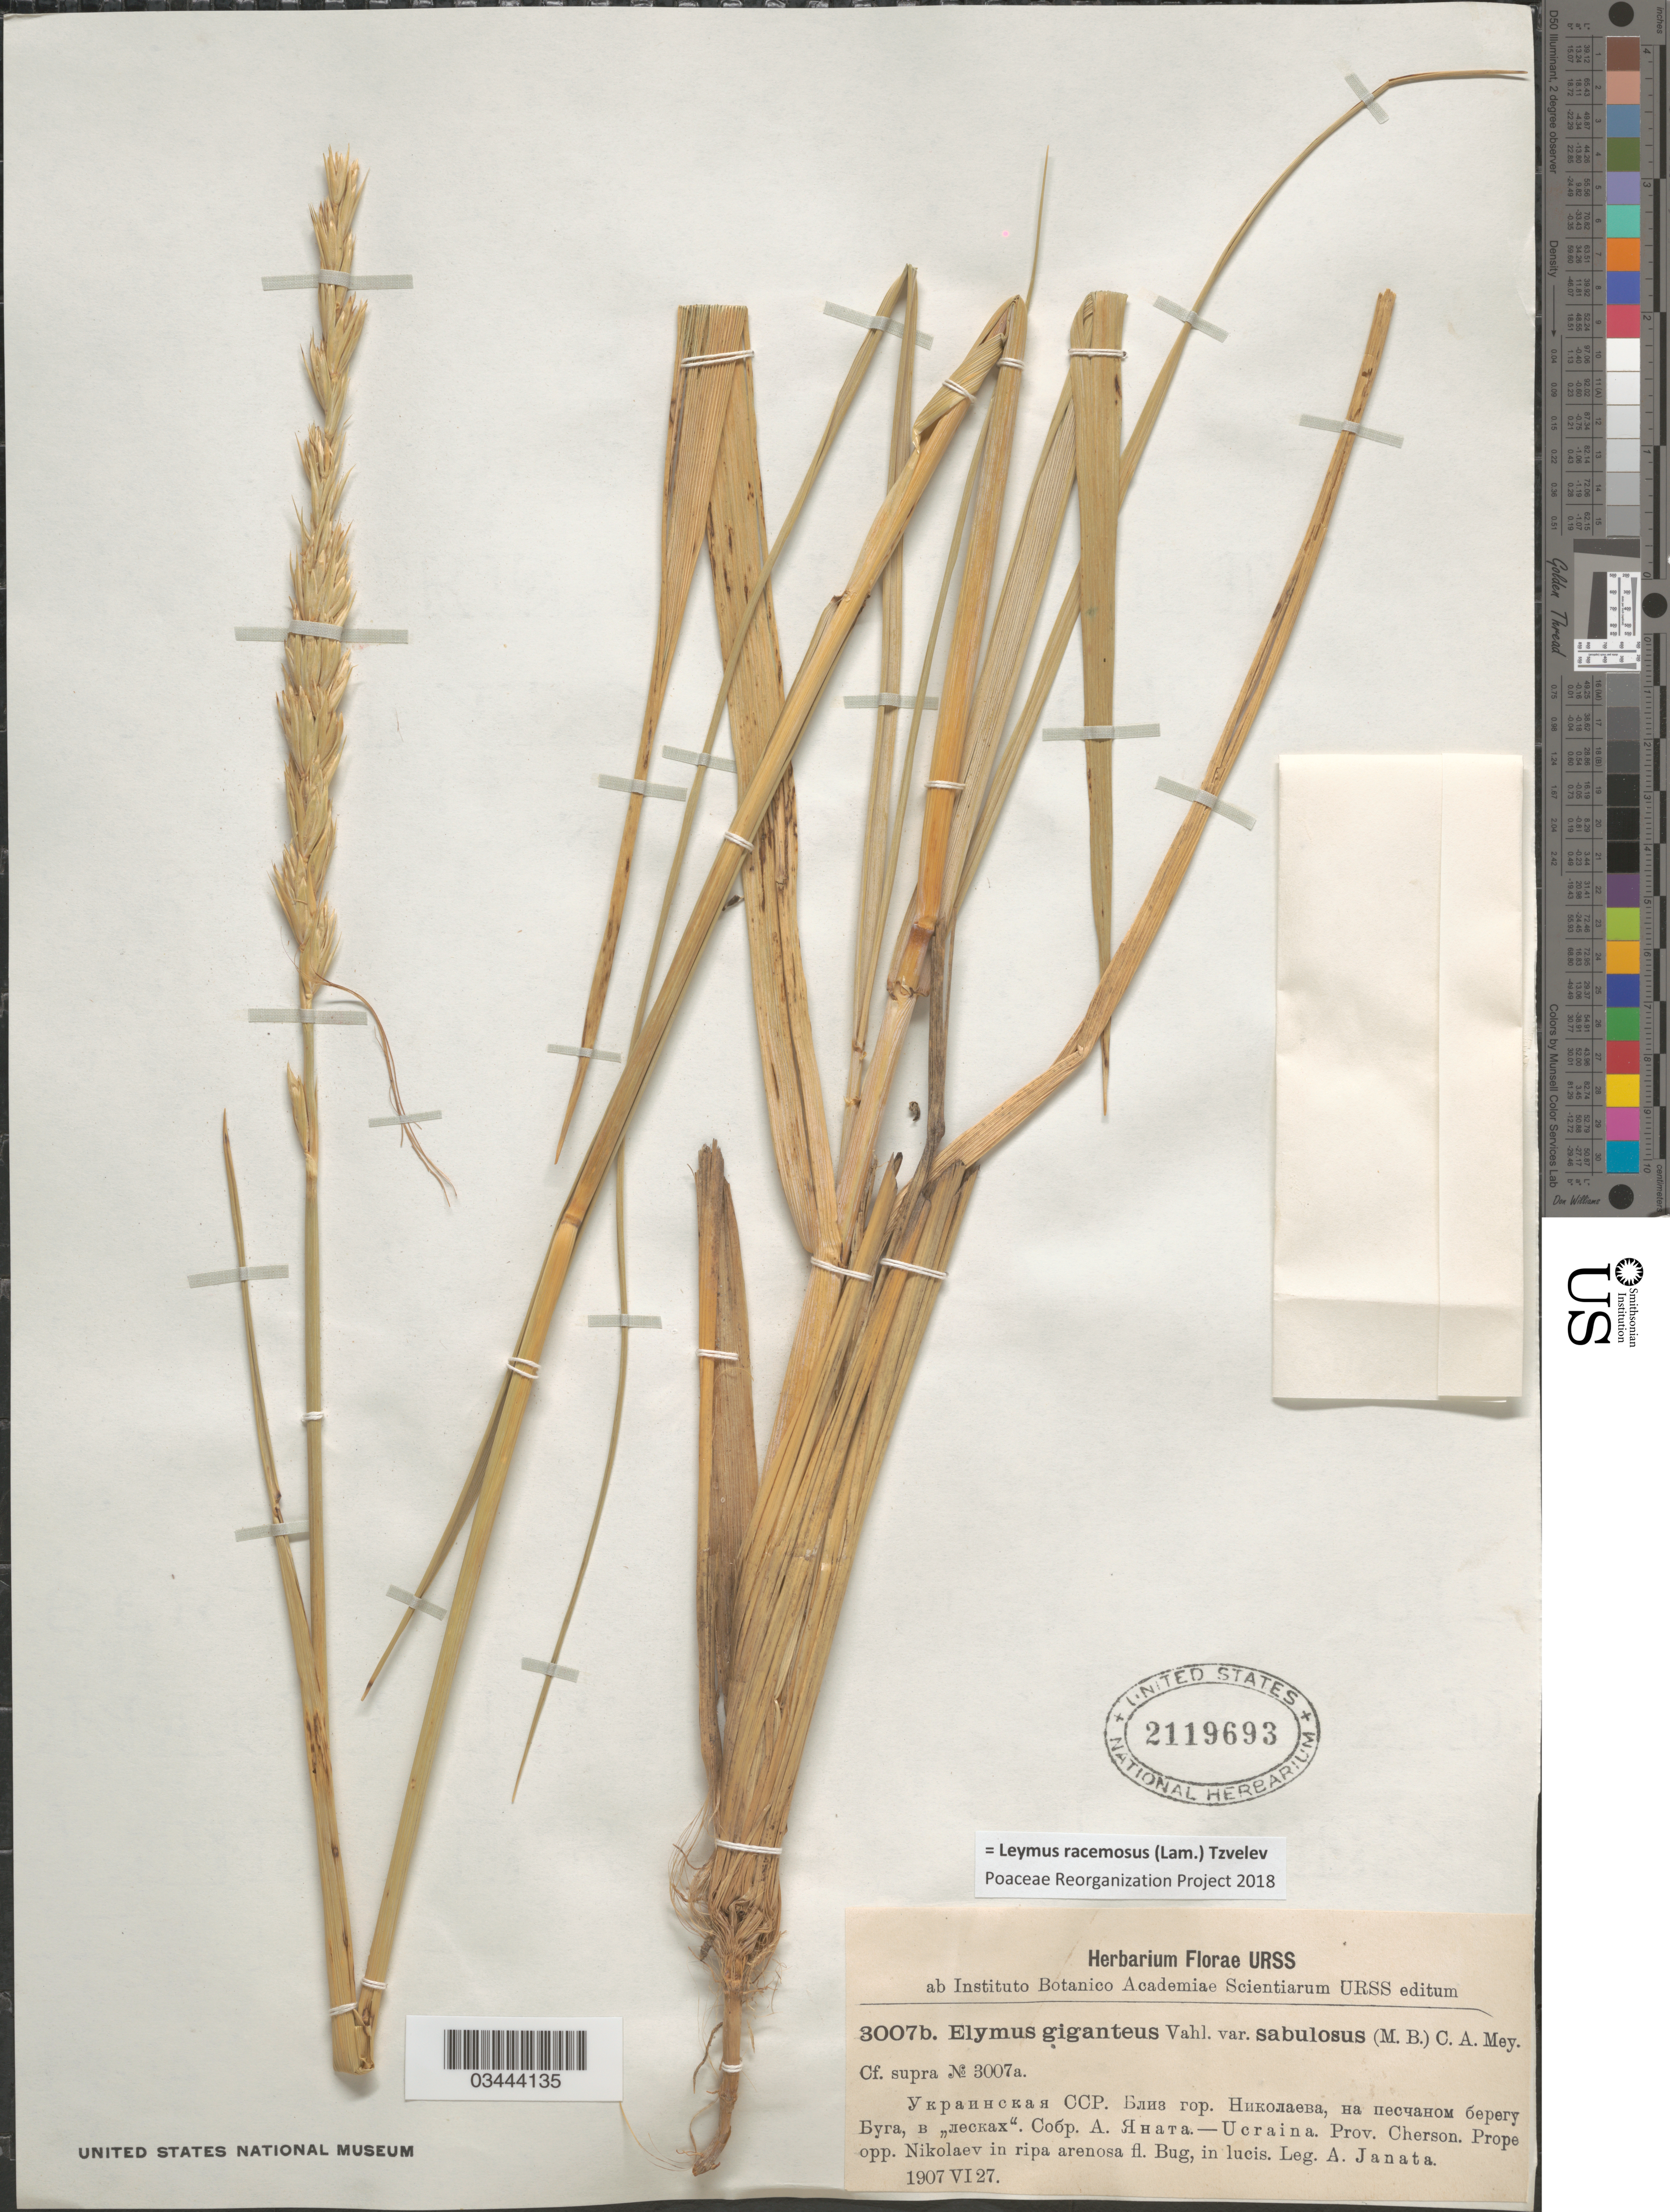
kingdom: Plantae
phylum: Tracheophyta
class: Liliopsida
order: Poales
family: Poaceae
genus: Leymus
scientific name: Leymus racemosus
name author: (Lam.) Tzvelev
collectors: A. Janata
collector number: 3007b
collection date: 1907-06-27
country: Ukraine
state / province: Kherson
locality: Ucraina. Prov. Cherson. Prope opp. Nikolaev in ripa arenosa fl. Bug, in lucis.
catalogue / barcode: US 2119693